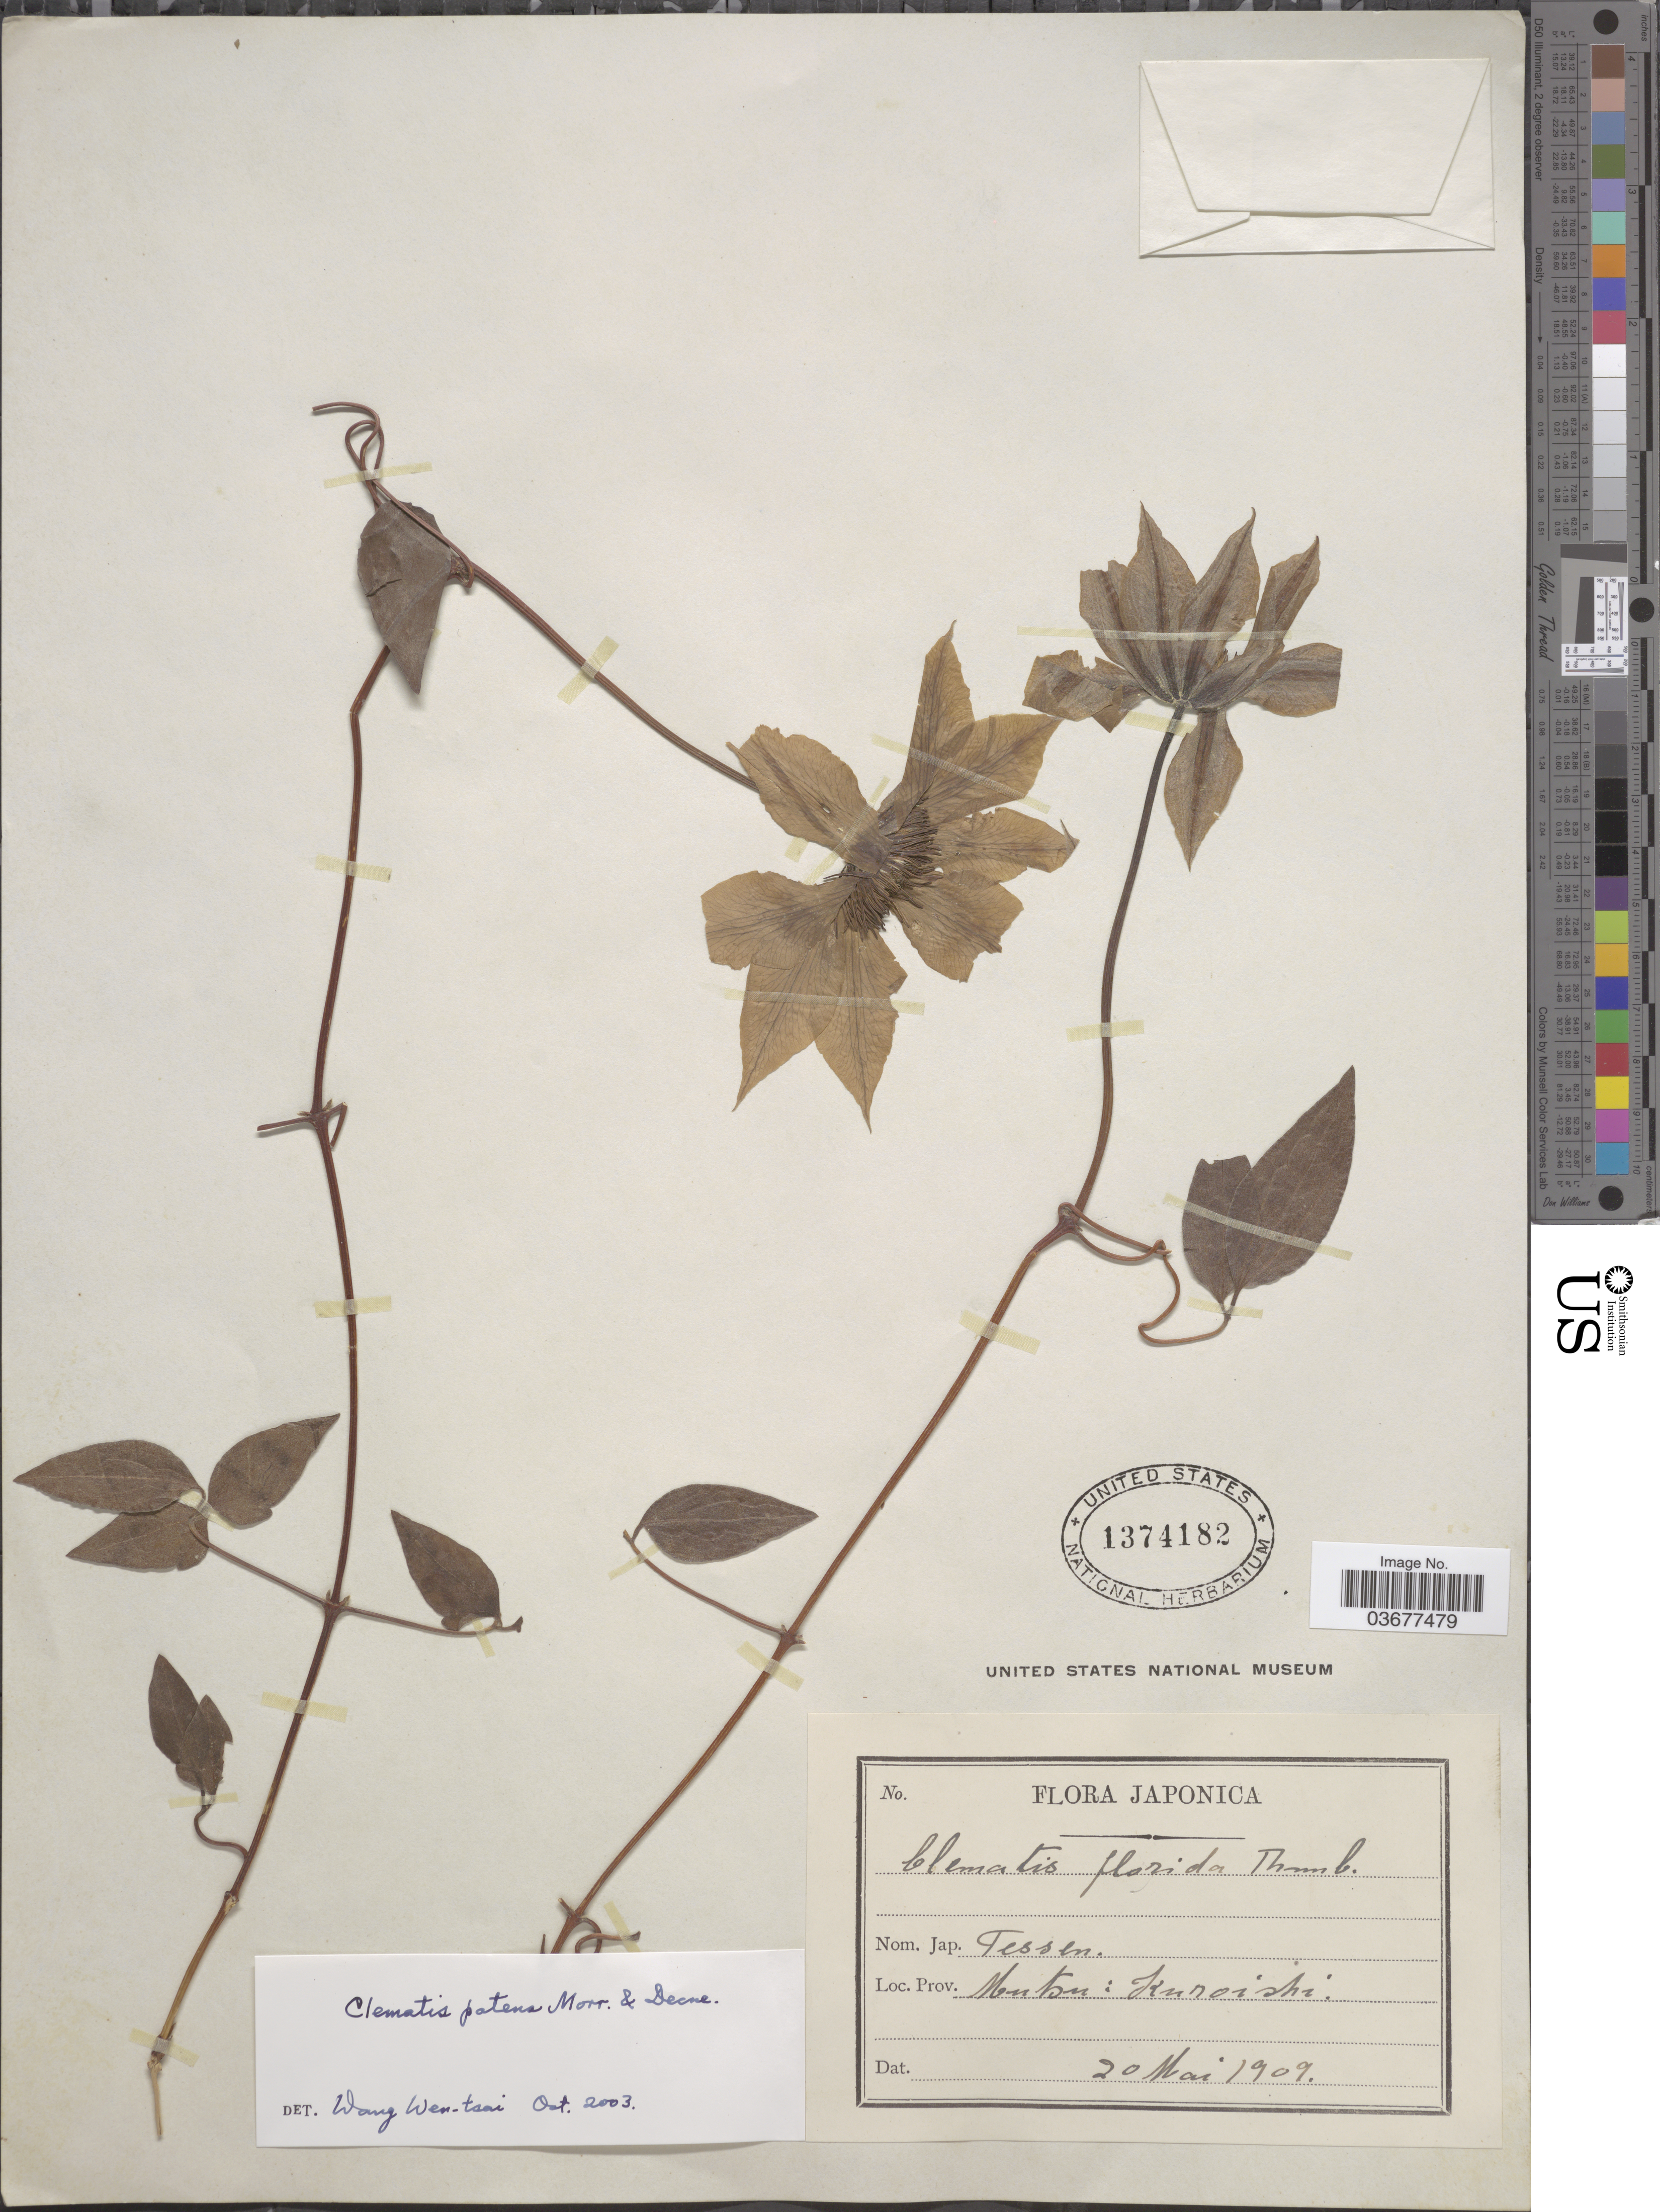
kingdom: Plantae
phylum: Tracheophyta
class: Magnoliopsida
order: Ranunculales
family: Ranunculaceae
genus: Clematis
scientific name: Clematis patens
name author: C. Morren & Decne.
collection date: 1909-05-20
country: Japan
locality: Japonica. Mutsu: Kuroishi.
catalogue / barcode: US 1374182